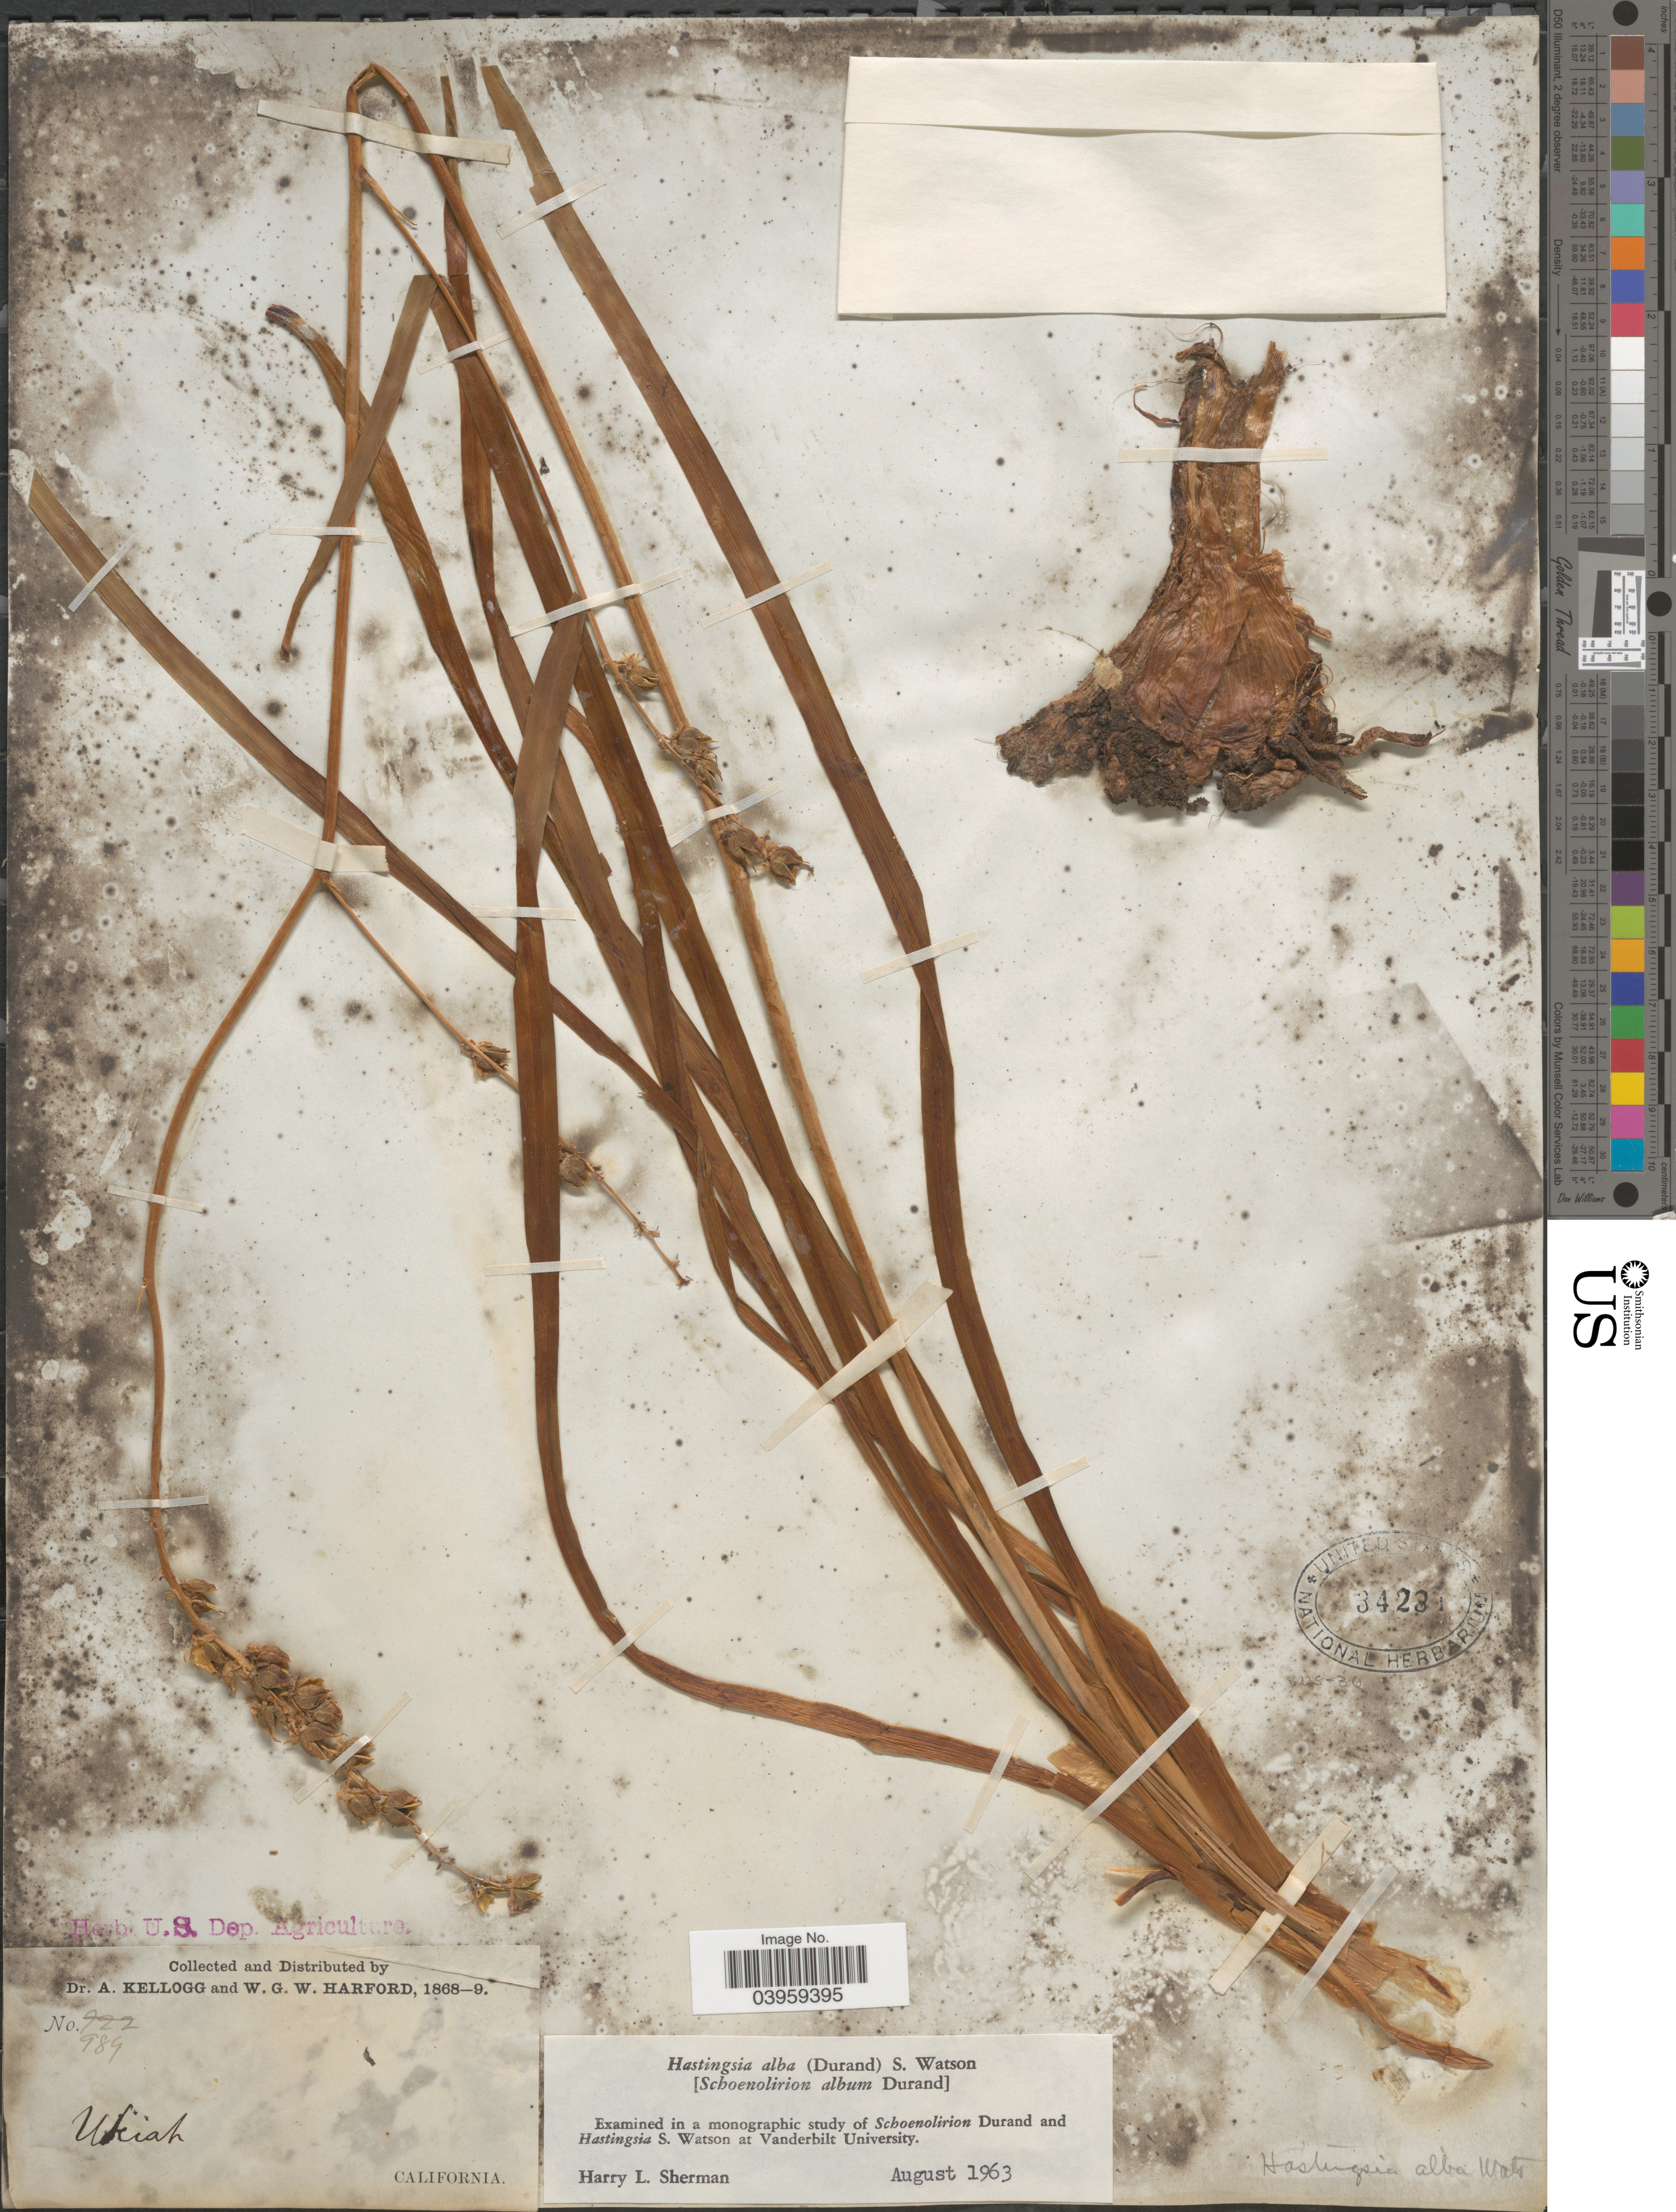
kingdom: Plantae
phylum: Tracheophyta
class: Liliopsida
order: Asparagales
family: Asparagaceae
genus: Hastingsia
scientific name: Hastingsia alba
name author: (Durand) S. Watson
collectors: A. Kellogg & W. G. W. Harford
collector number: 989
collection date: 1868/1869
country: United States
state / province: California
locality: Ukiah.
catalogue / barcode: US 34231